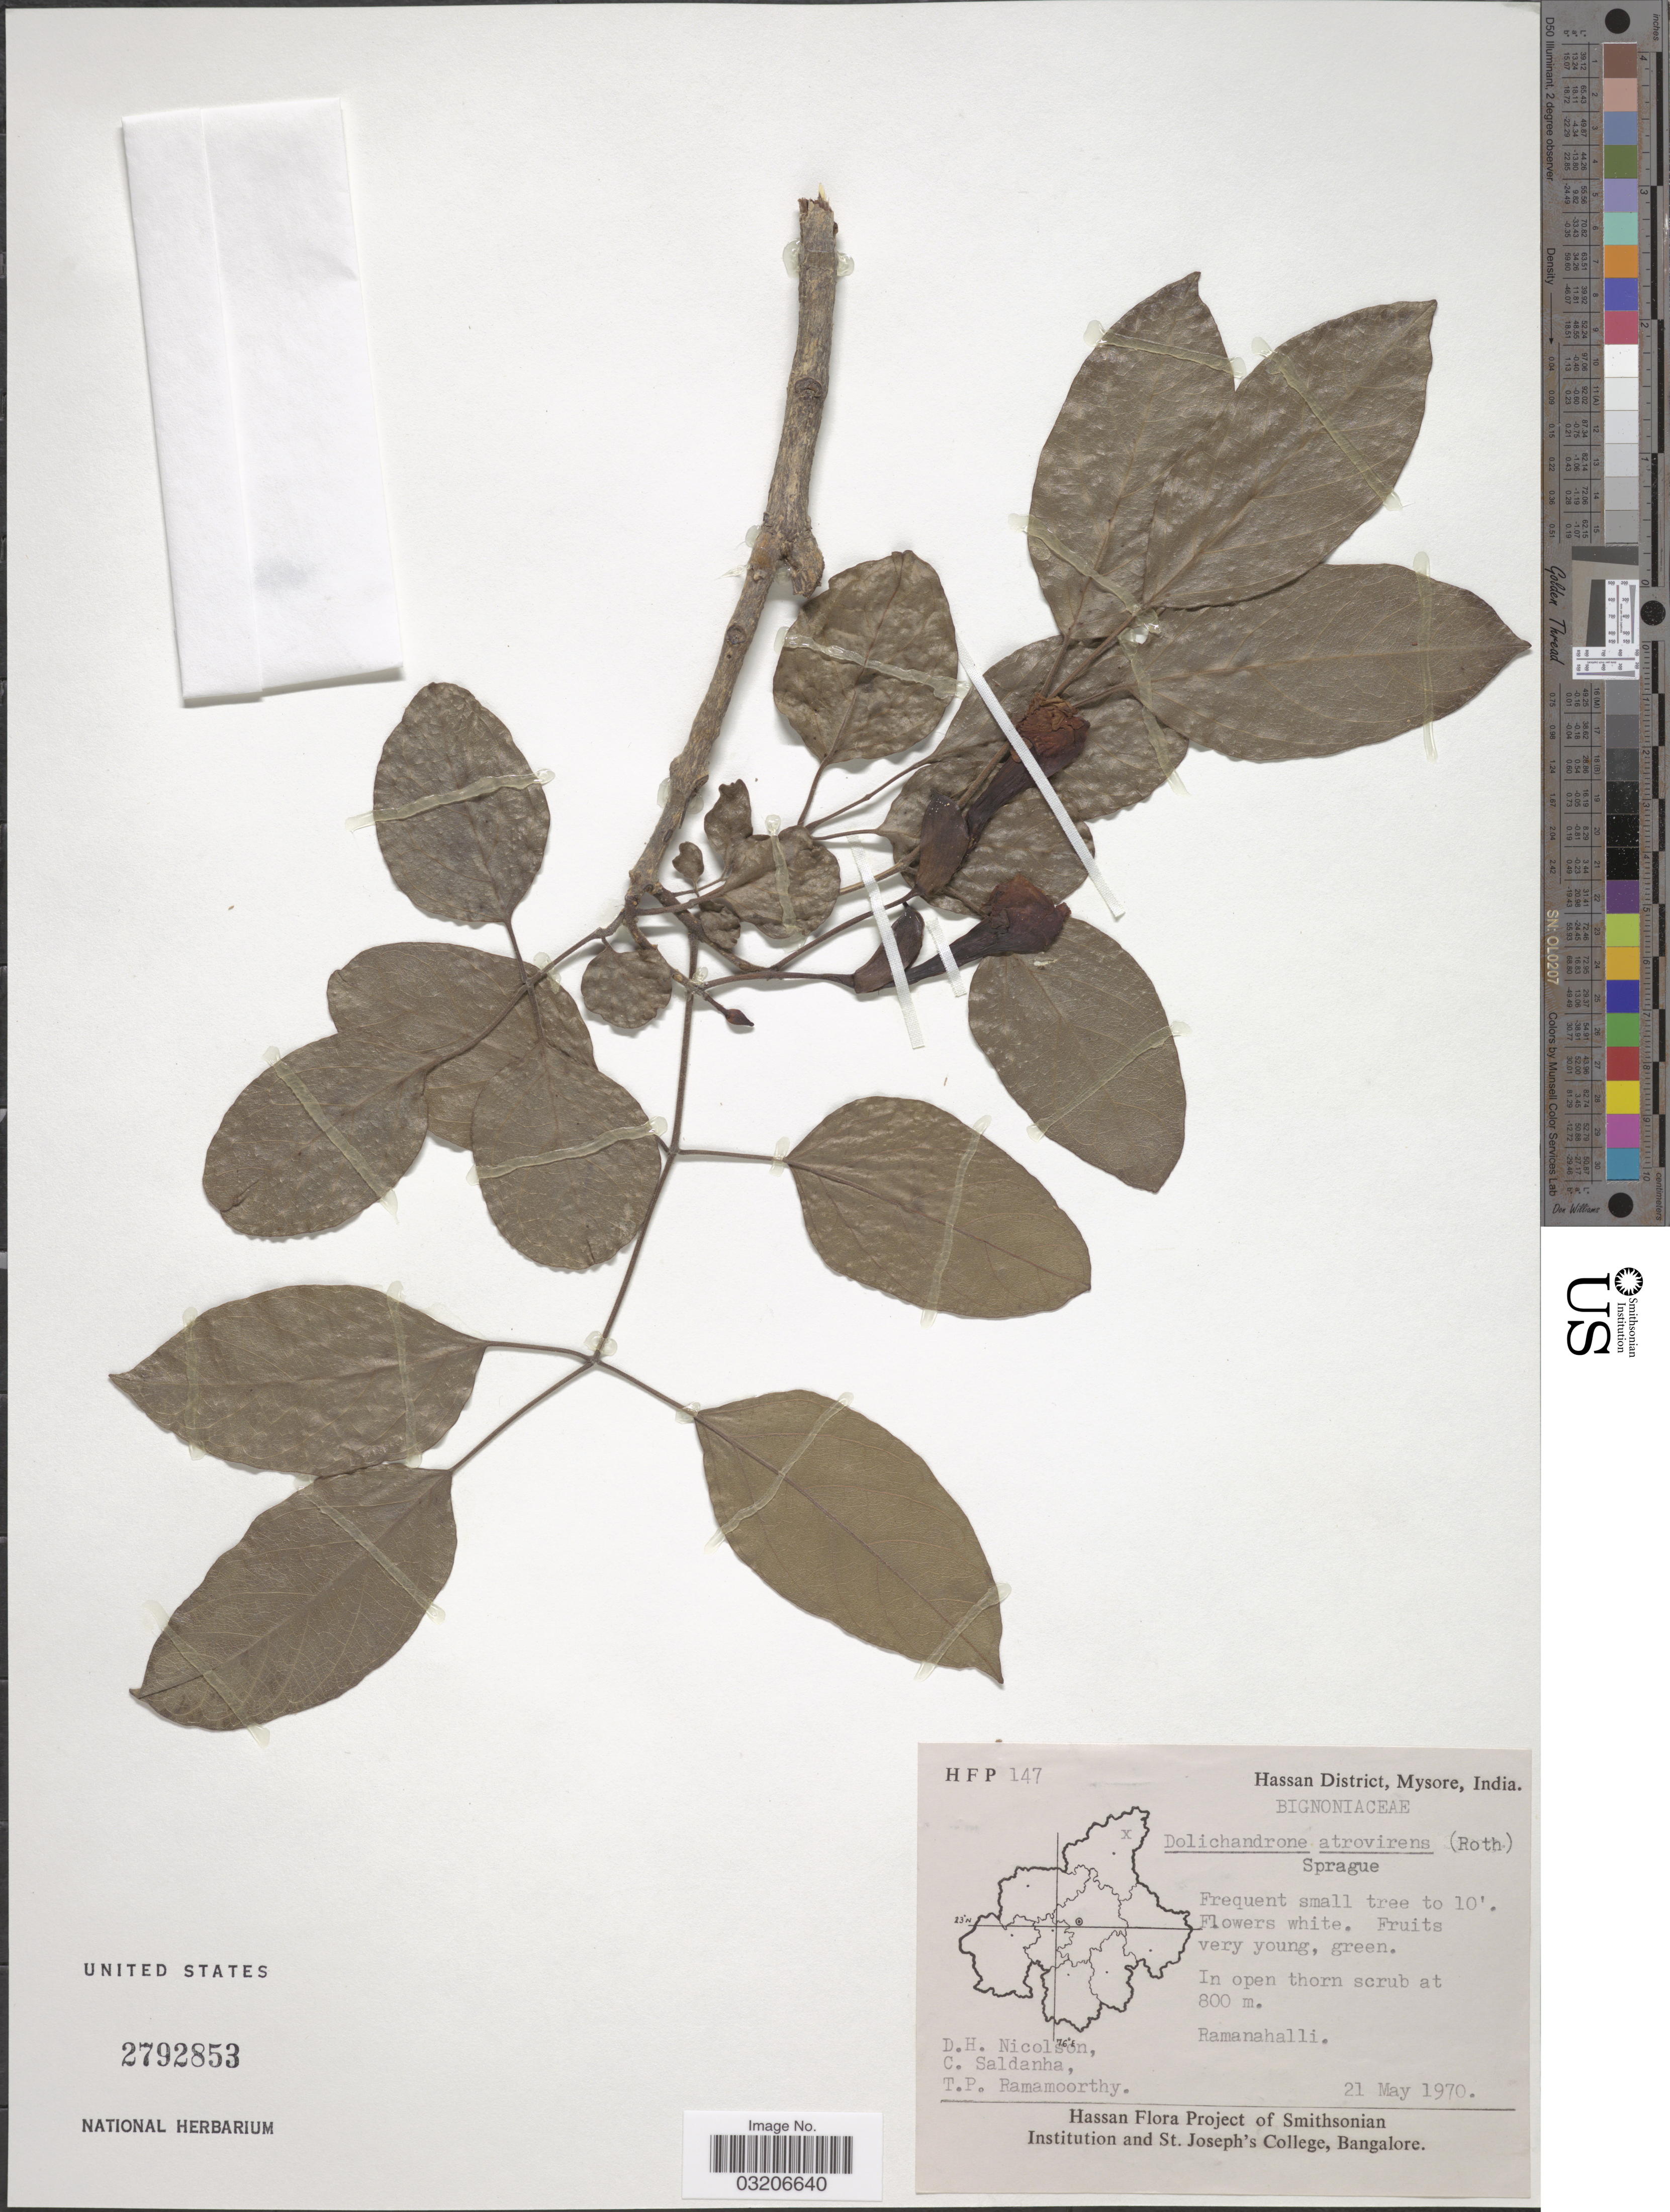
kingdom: Plantae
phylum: Tracheophyta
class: Magnoliopsida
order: Lamiales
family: Bignoniaceae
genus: Dolichandrone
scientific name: Dolichandrone atrovirens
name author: (Roth) K. Schum.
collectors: D. H. Nicolson, C. Saldanha & T. P. Ramamoorthy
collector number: HFP147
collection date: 1970-05-21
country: India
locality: Hassan District, Mysore. Ramanahalli.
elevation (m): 800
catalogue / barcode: US 2792853